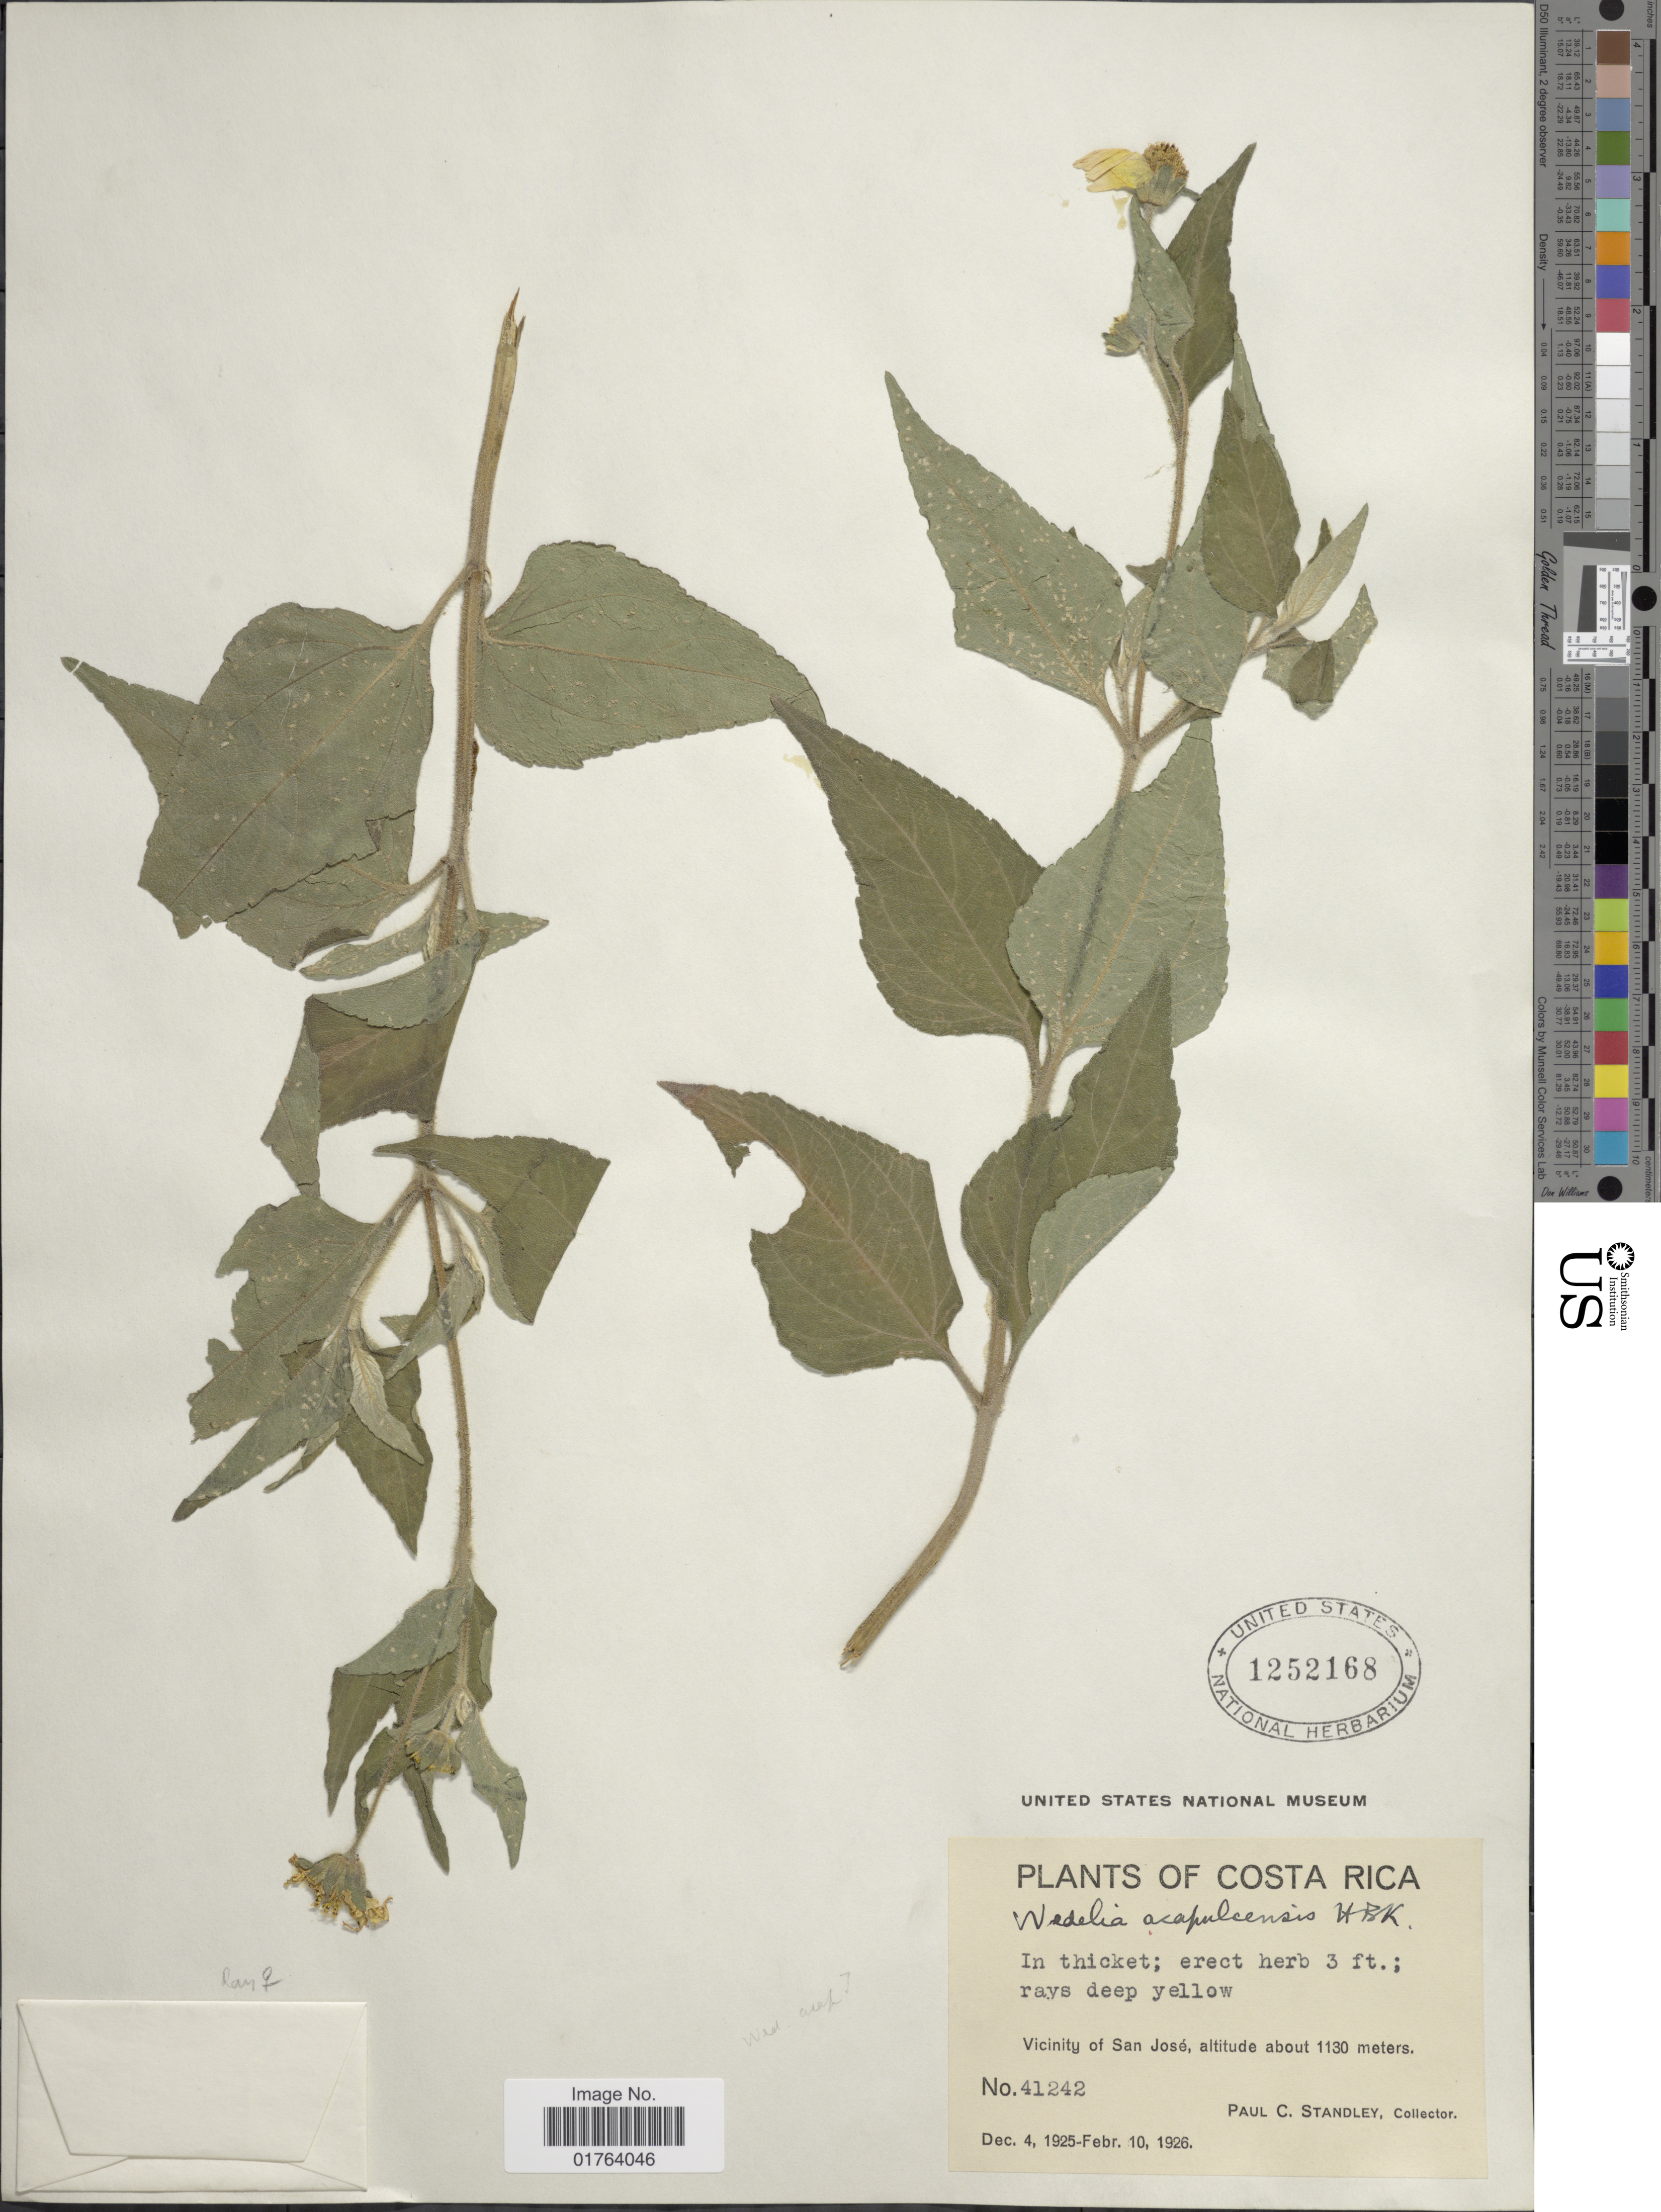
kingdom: Plantae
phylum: Tracheophyta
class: Magnoliopsida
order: Asterales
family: Asteraceae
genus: Wedelia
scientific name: Wedelia longipes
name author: Urb.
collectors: P. C. Standley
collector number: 41242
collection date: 1925-12-04/1926-02-10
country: Costa Rica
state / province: San José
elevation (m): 1130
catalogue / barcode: US 1252168